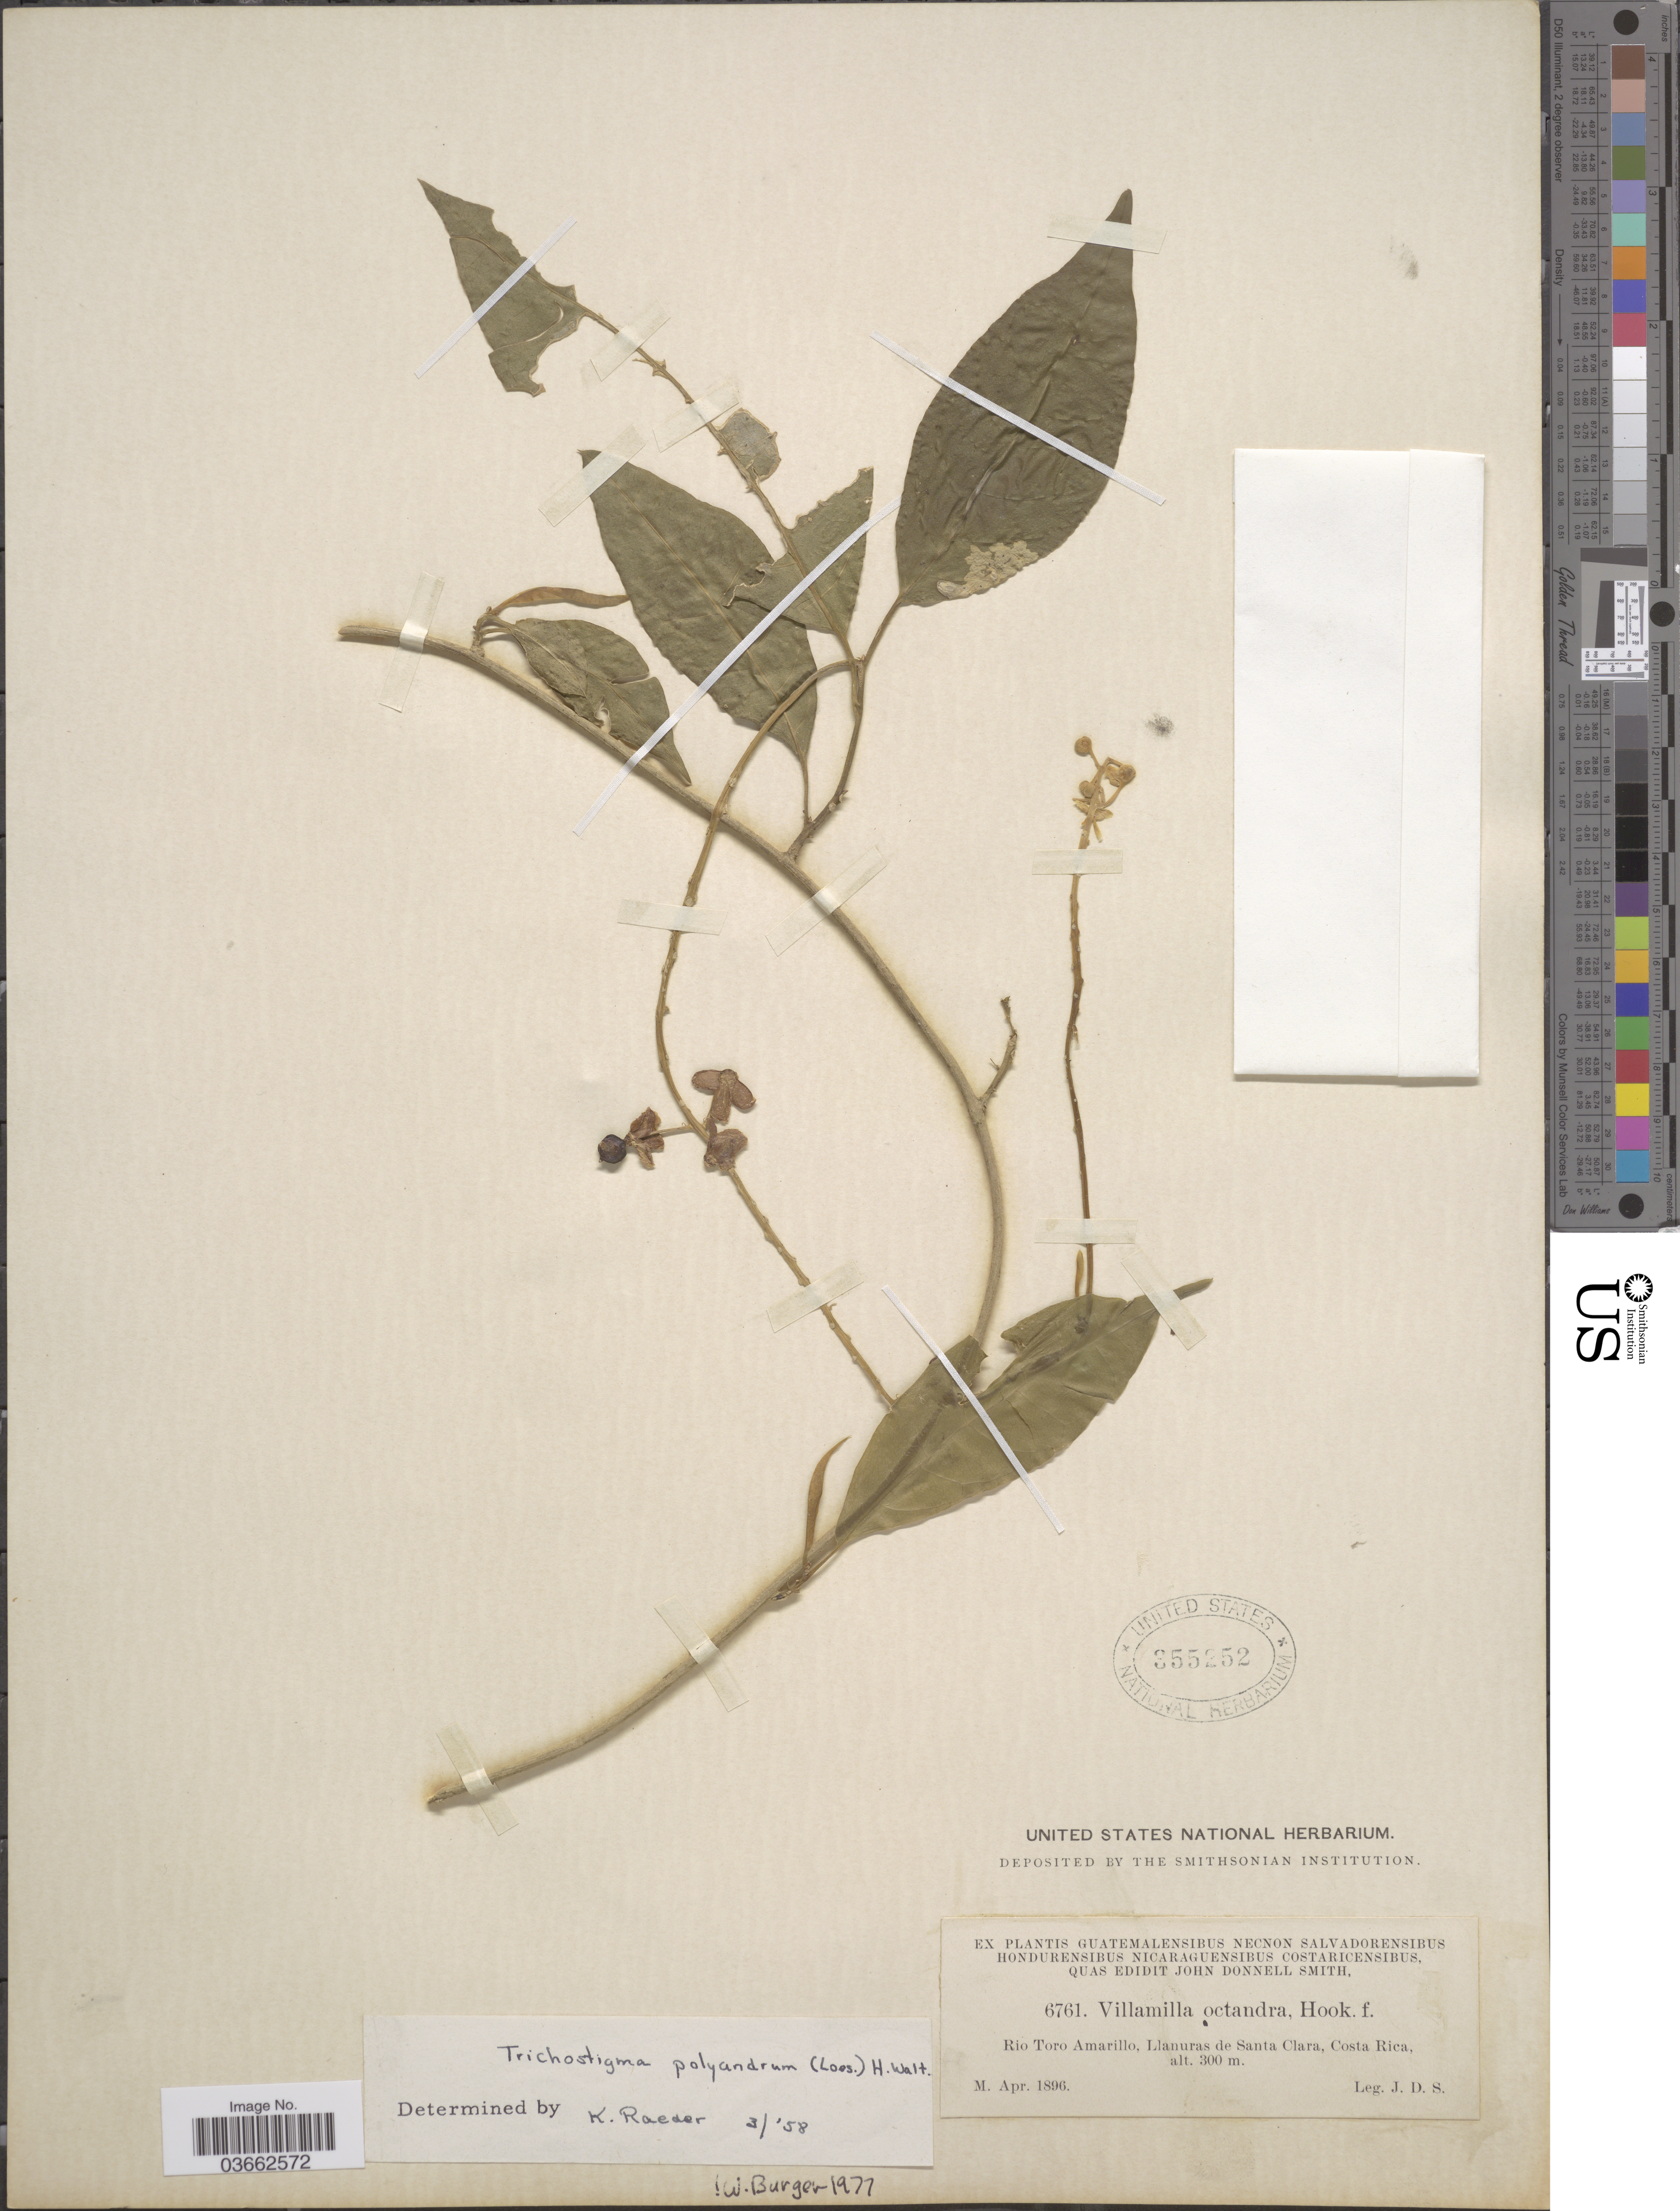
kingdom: Plantae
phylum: Tracheophyta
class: Magnoliopsida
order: Caryophyllales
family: Phytolaccaceae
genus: Trichostigma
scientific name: Trichostigma polyandrum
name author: (Loes.) H. Walter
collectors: J. Donnell Smith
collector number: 6761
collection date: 1896-04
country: Costa Rica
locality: Rio Toro Amarillo, Llanuras de Santa Clara.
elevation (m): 300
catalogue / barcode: US 355252